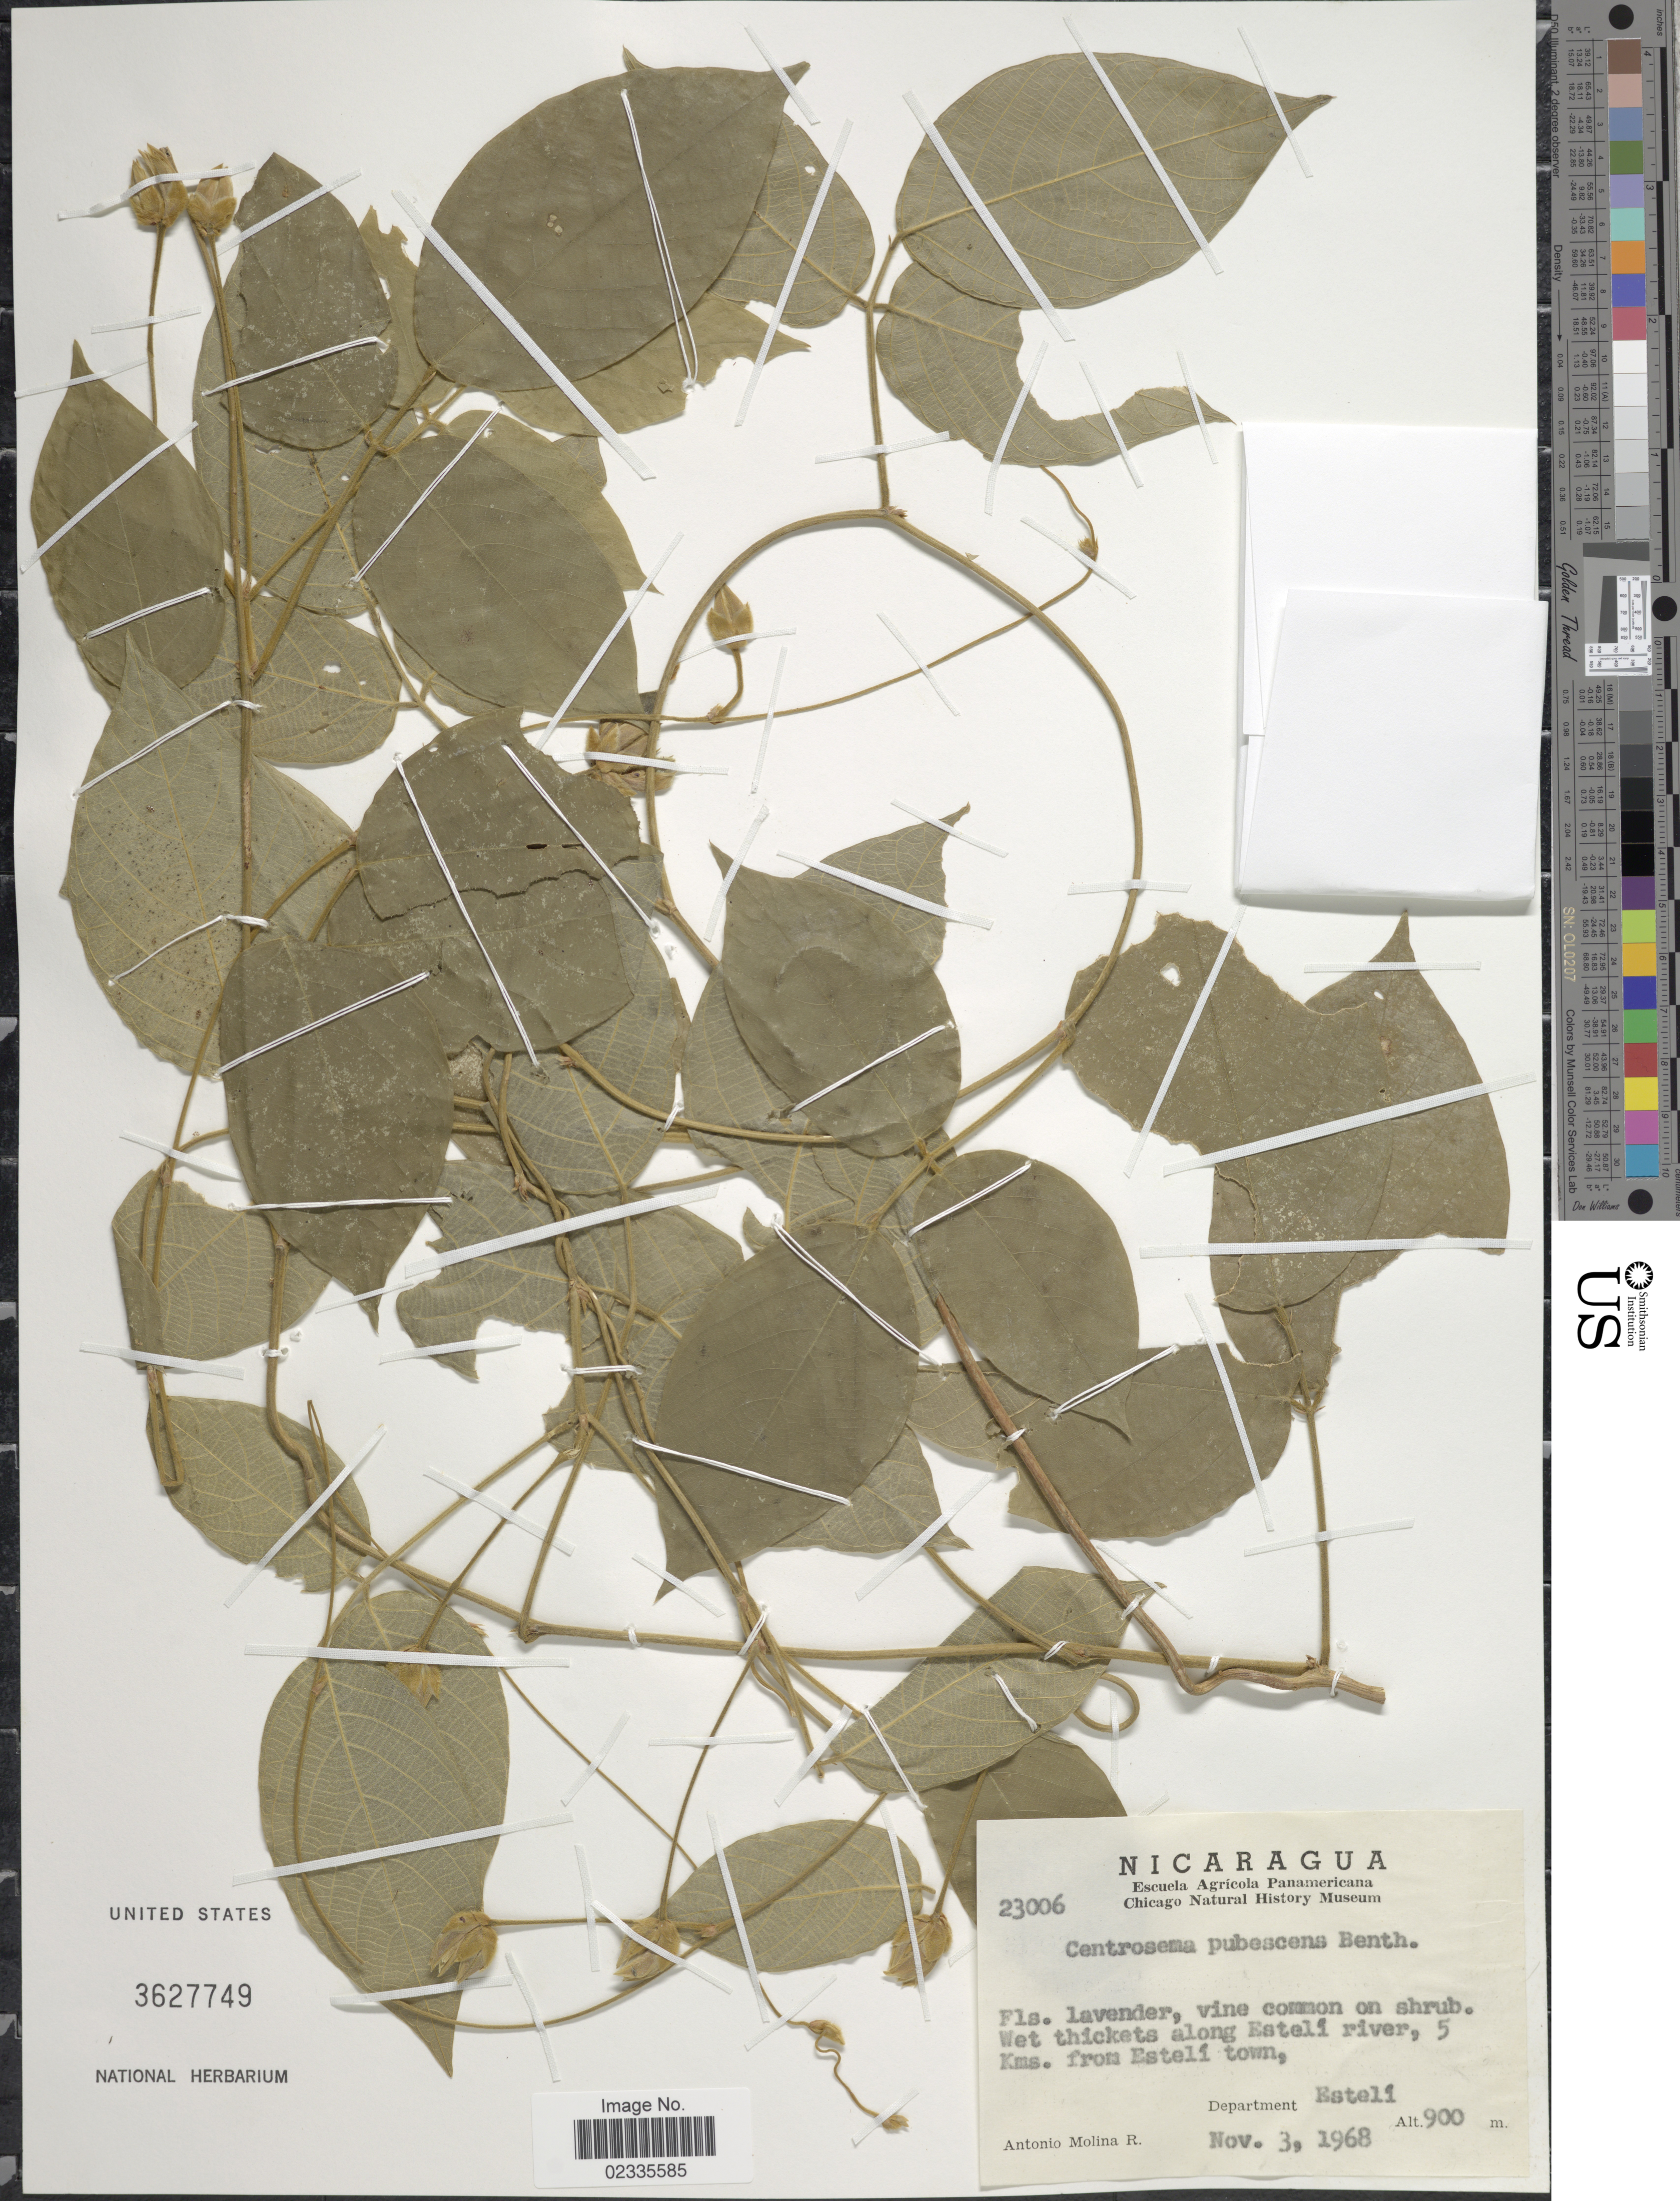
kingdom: Plantae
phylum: Tracheophyta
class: Magnoliopsida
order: Fabales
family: Fabaceae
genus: Centrosema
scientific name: Centrosema pubescens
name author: Benth.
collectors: A. Molina R.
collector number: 23006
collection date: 1968-11-03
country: Nicaragua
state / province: Esteli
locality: Wet thickets along Esteli river, 5 Kms. from Esteli town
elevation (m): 900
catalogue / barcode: US 3627749